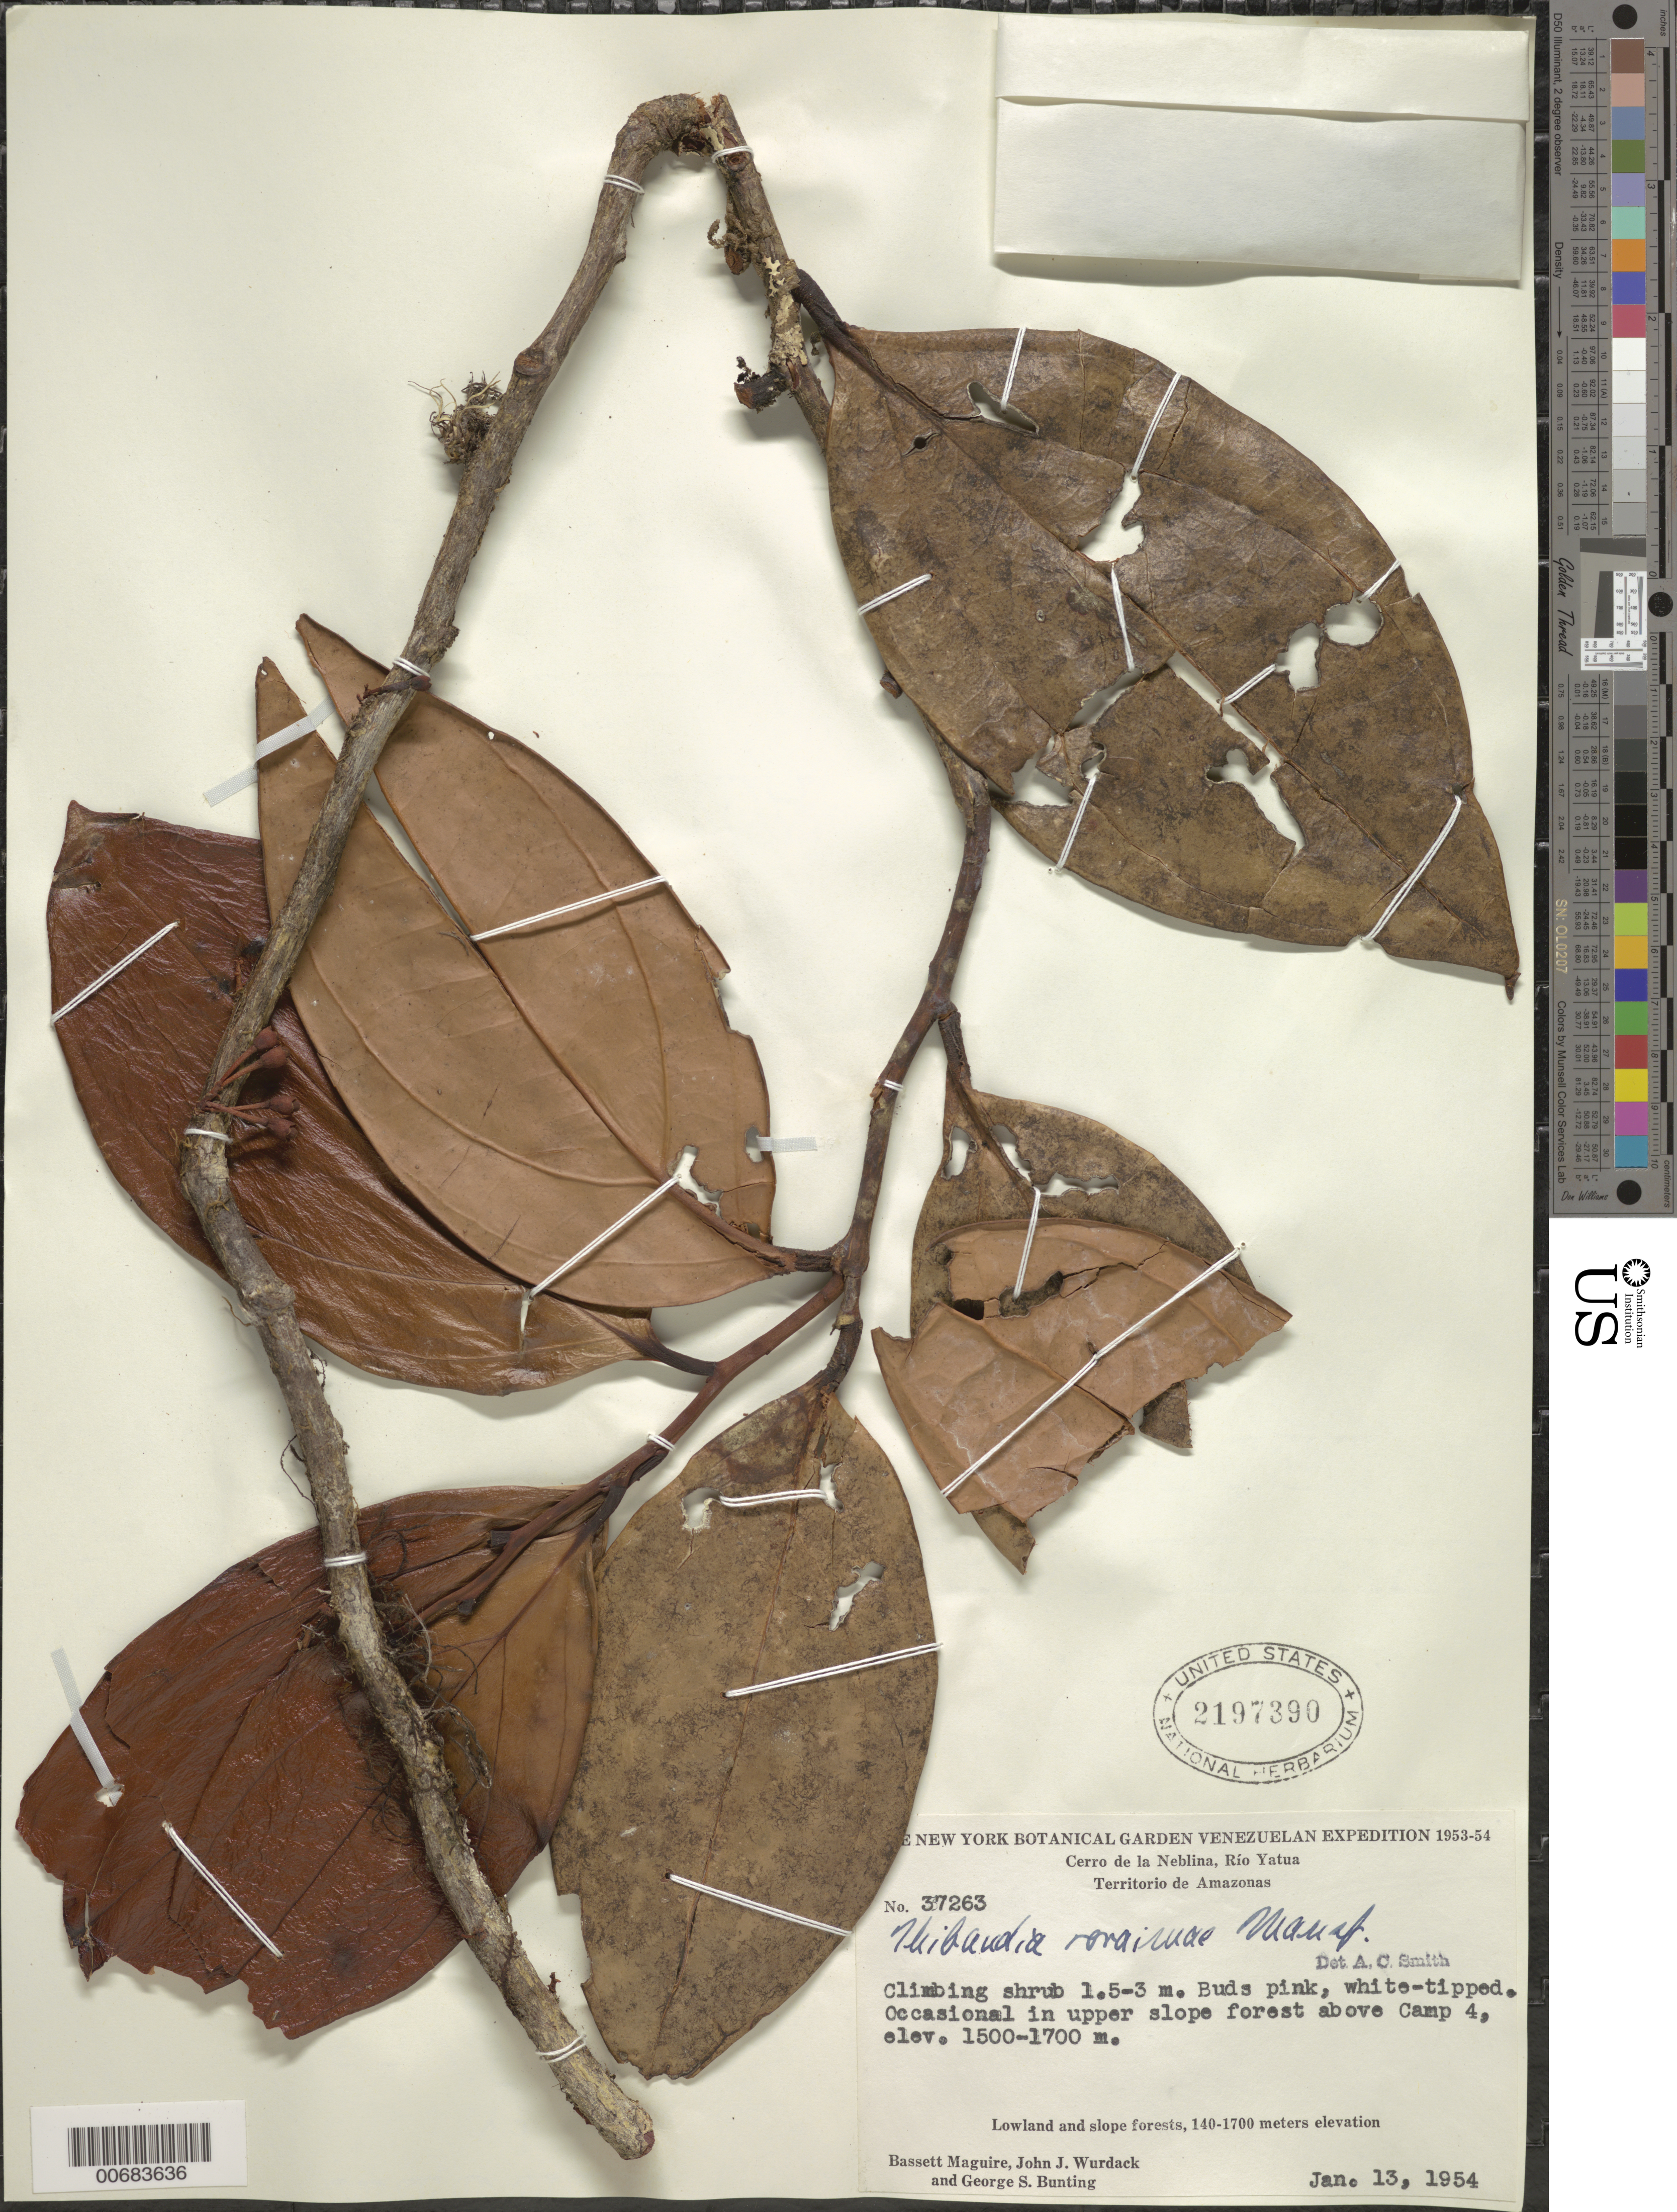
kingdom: Plantae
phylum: Tracheophyta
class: Magnoliopsida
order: Ericales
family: Ericaceae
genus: Thibaudia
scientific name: Thibaudia roraimae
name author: Mansf.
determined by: Smith, A. C.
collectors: B. Maguire, J. J. Wurdack & G. S. Bunting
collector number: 37263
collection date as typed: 13-Jan-54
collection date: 1954-01-13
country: Venezuela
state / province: Amazonas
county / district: Río Negro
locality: Cerro de la Neblina, Río Yatua, above Camp 4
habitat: Upper slope forest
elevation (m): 1500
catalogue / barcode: US 2197390